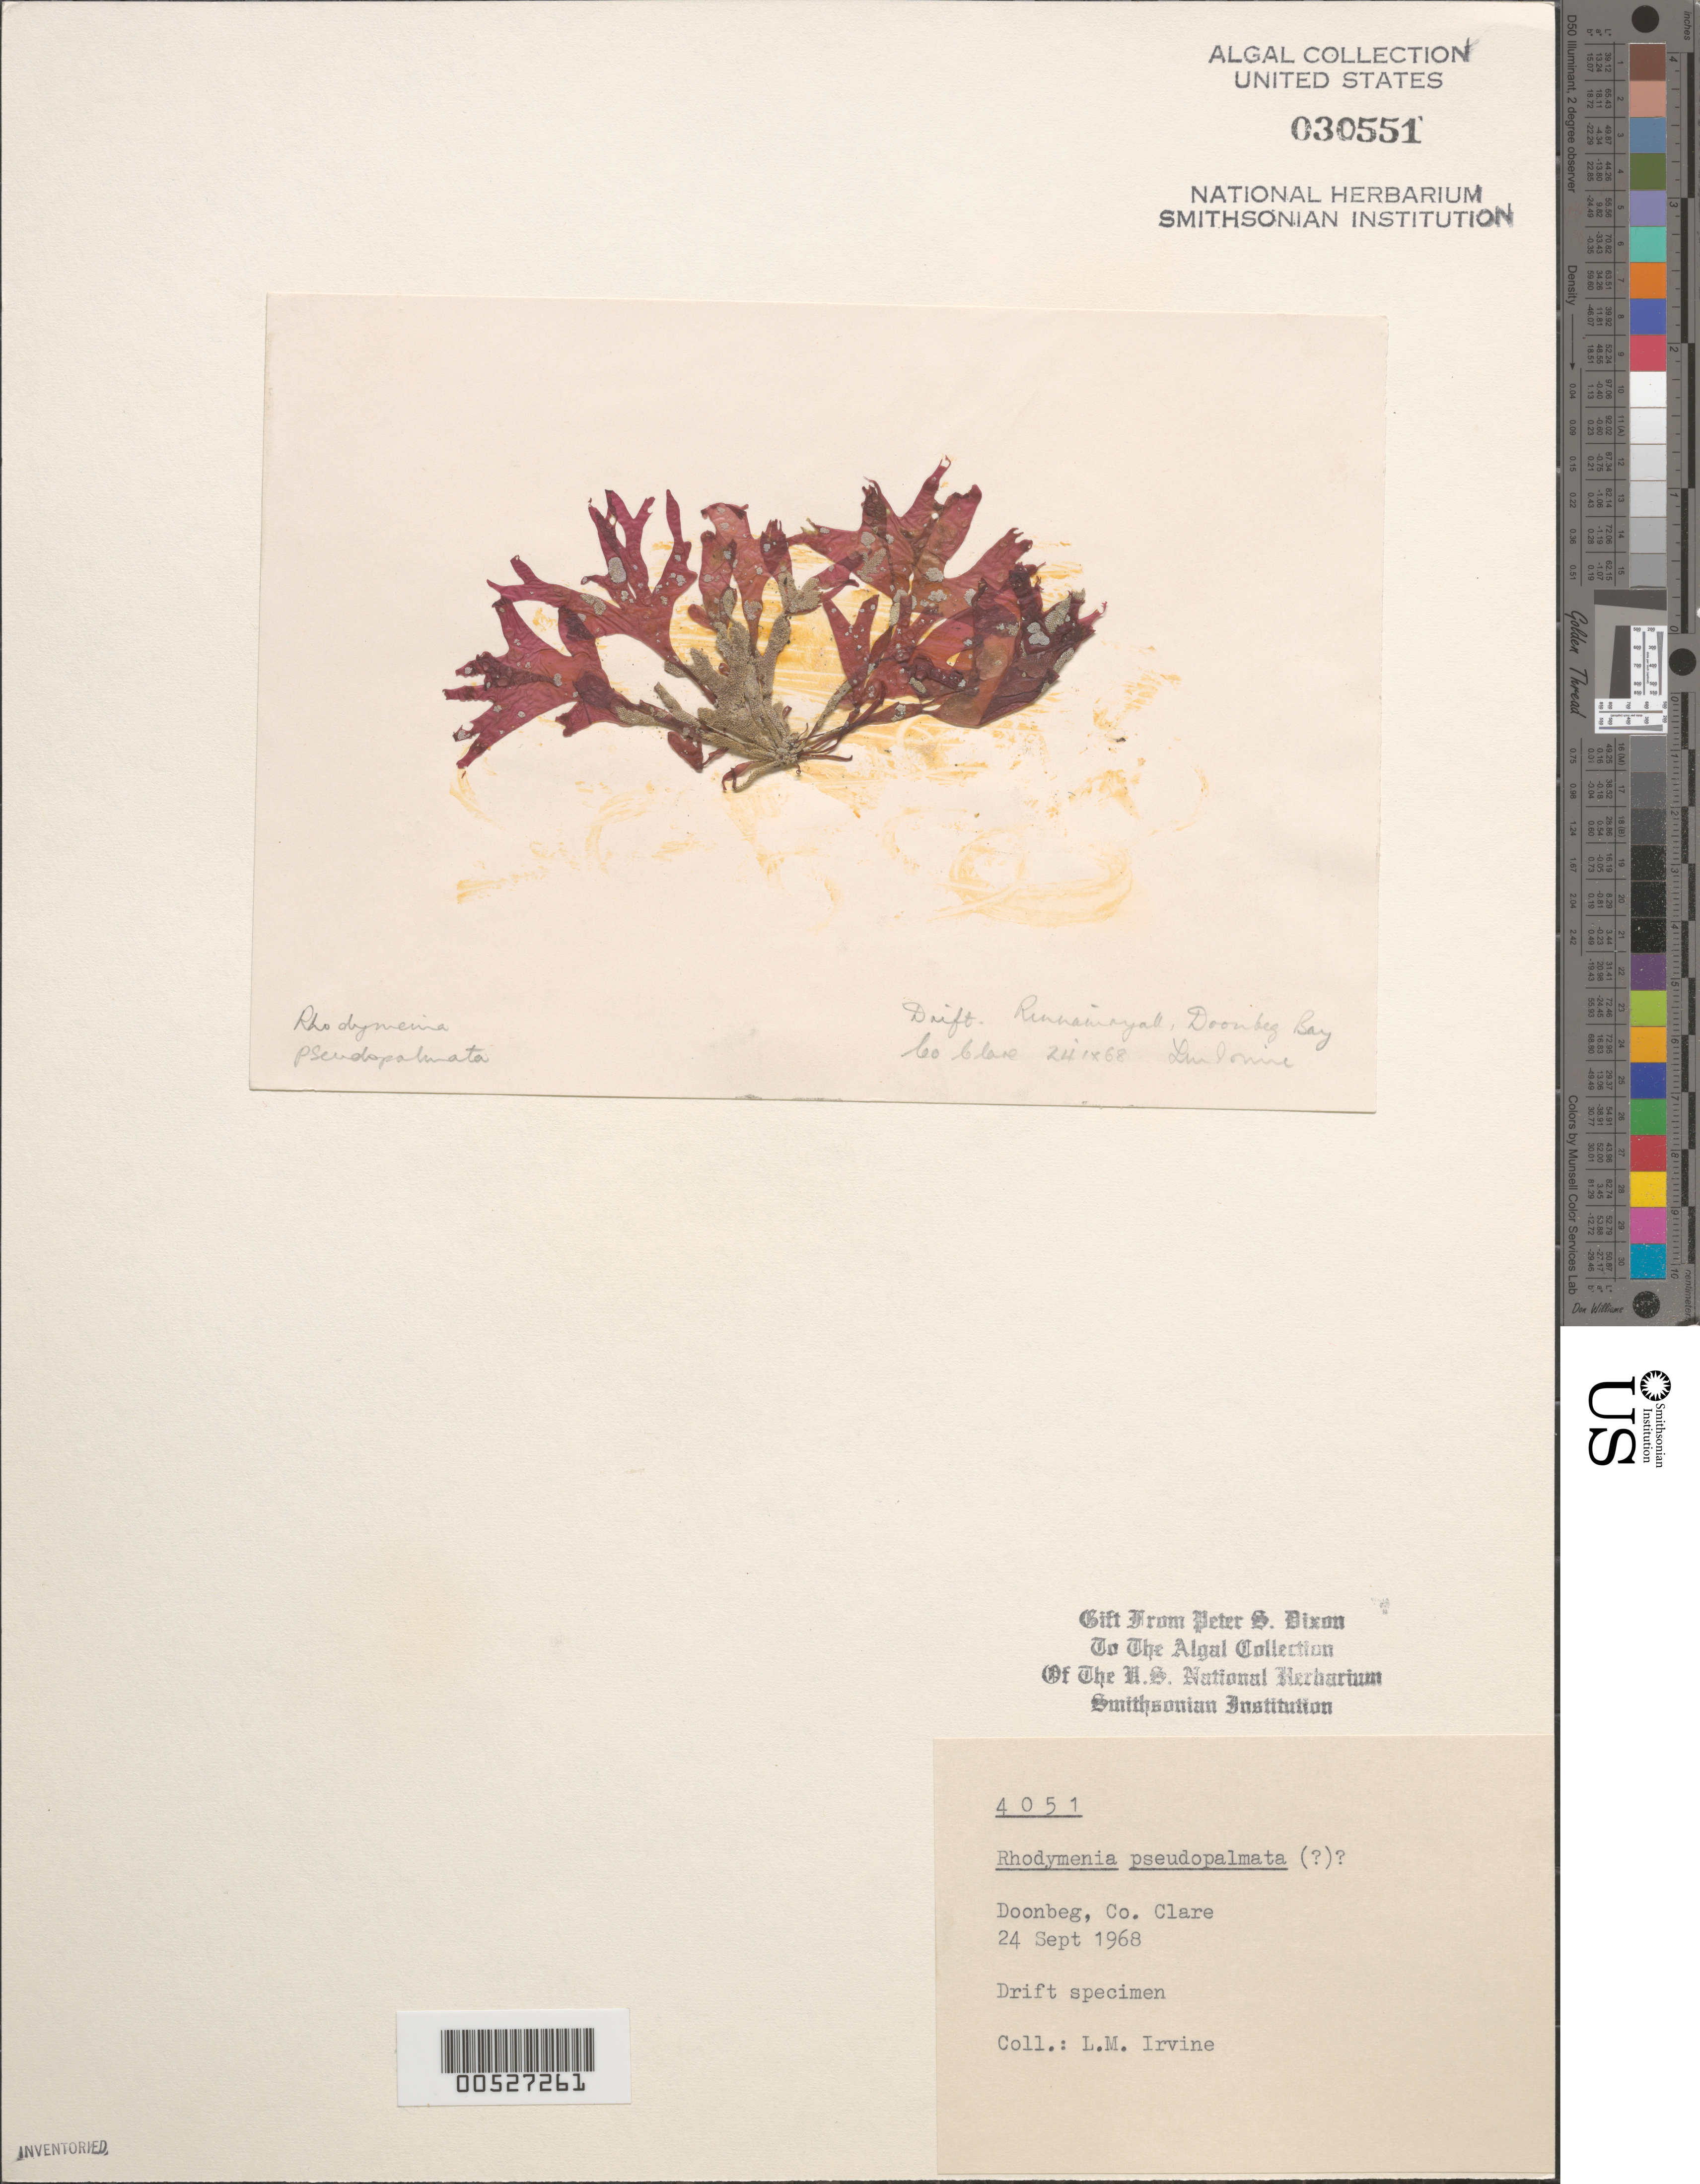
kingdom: Plantae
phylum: Rhodophyta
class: Florideophyceae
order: Rhodymeniales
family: Rhodymeniaceae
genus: Rhodymenia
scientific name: Rhodymenia pseudopalmata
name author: (J.V.Lamouroux) P.C. Silva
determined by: Dixon, P. S.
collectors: L. M. Irvine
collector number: PSD 4051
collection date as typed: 24 Sep 1968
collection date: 1968-09-24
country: Ireland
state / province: Munster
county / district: Clare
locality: Doorbeg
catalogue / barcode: US 30551